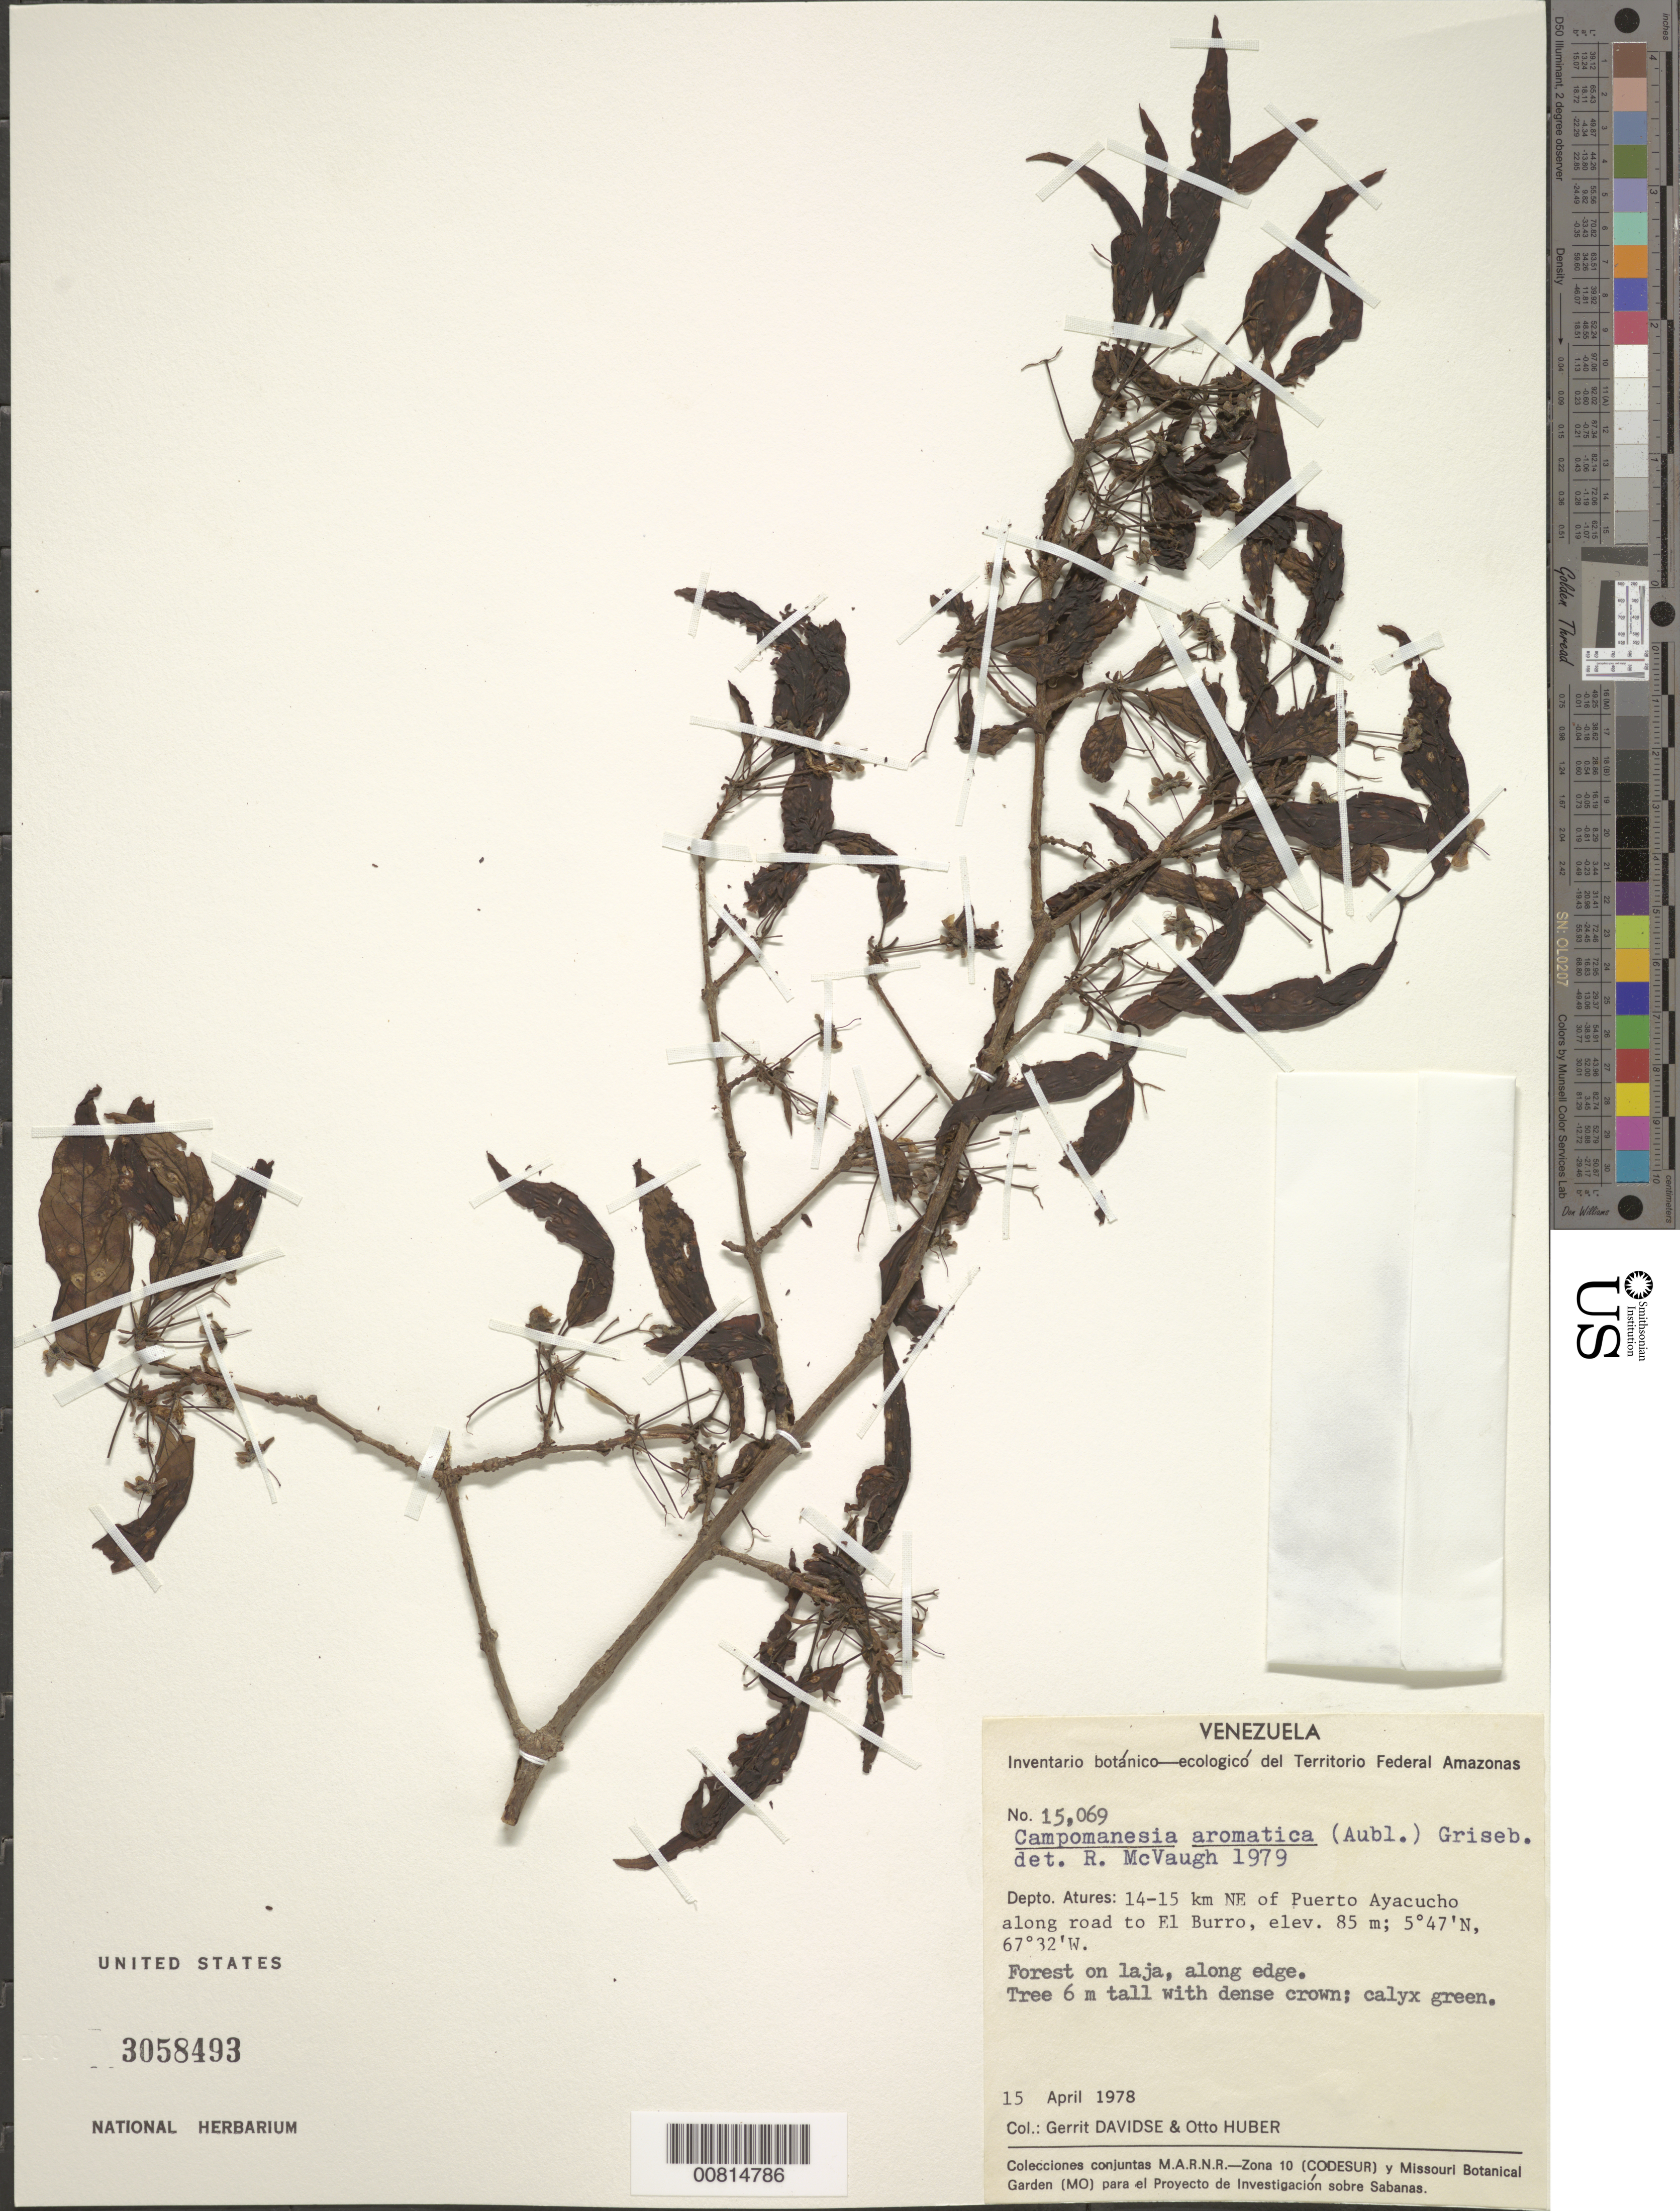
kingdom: Plantae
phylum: Tracheophyta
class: Magnoliopsida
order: Myrtales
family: Myrtaceae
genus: Campomanesia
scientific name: Campomanesia aromatica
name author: (Aubl.) Griseb.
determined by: McVaugh, R.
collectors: G. Davidse & O. Huber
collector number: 15069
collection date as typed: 15-Apr-78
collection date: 1978-04-15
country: Venezuela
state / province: Amazonas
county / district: Atures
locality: Puerto Ayacucho, 14-15 km NE of on road to El Burro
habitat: Forest on laja, along edge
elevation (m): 85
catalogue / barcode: US 3058493